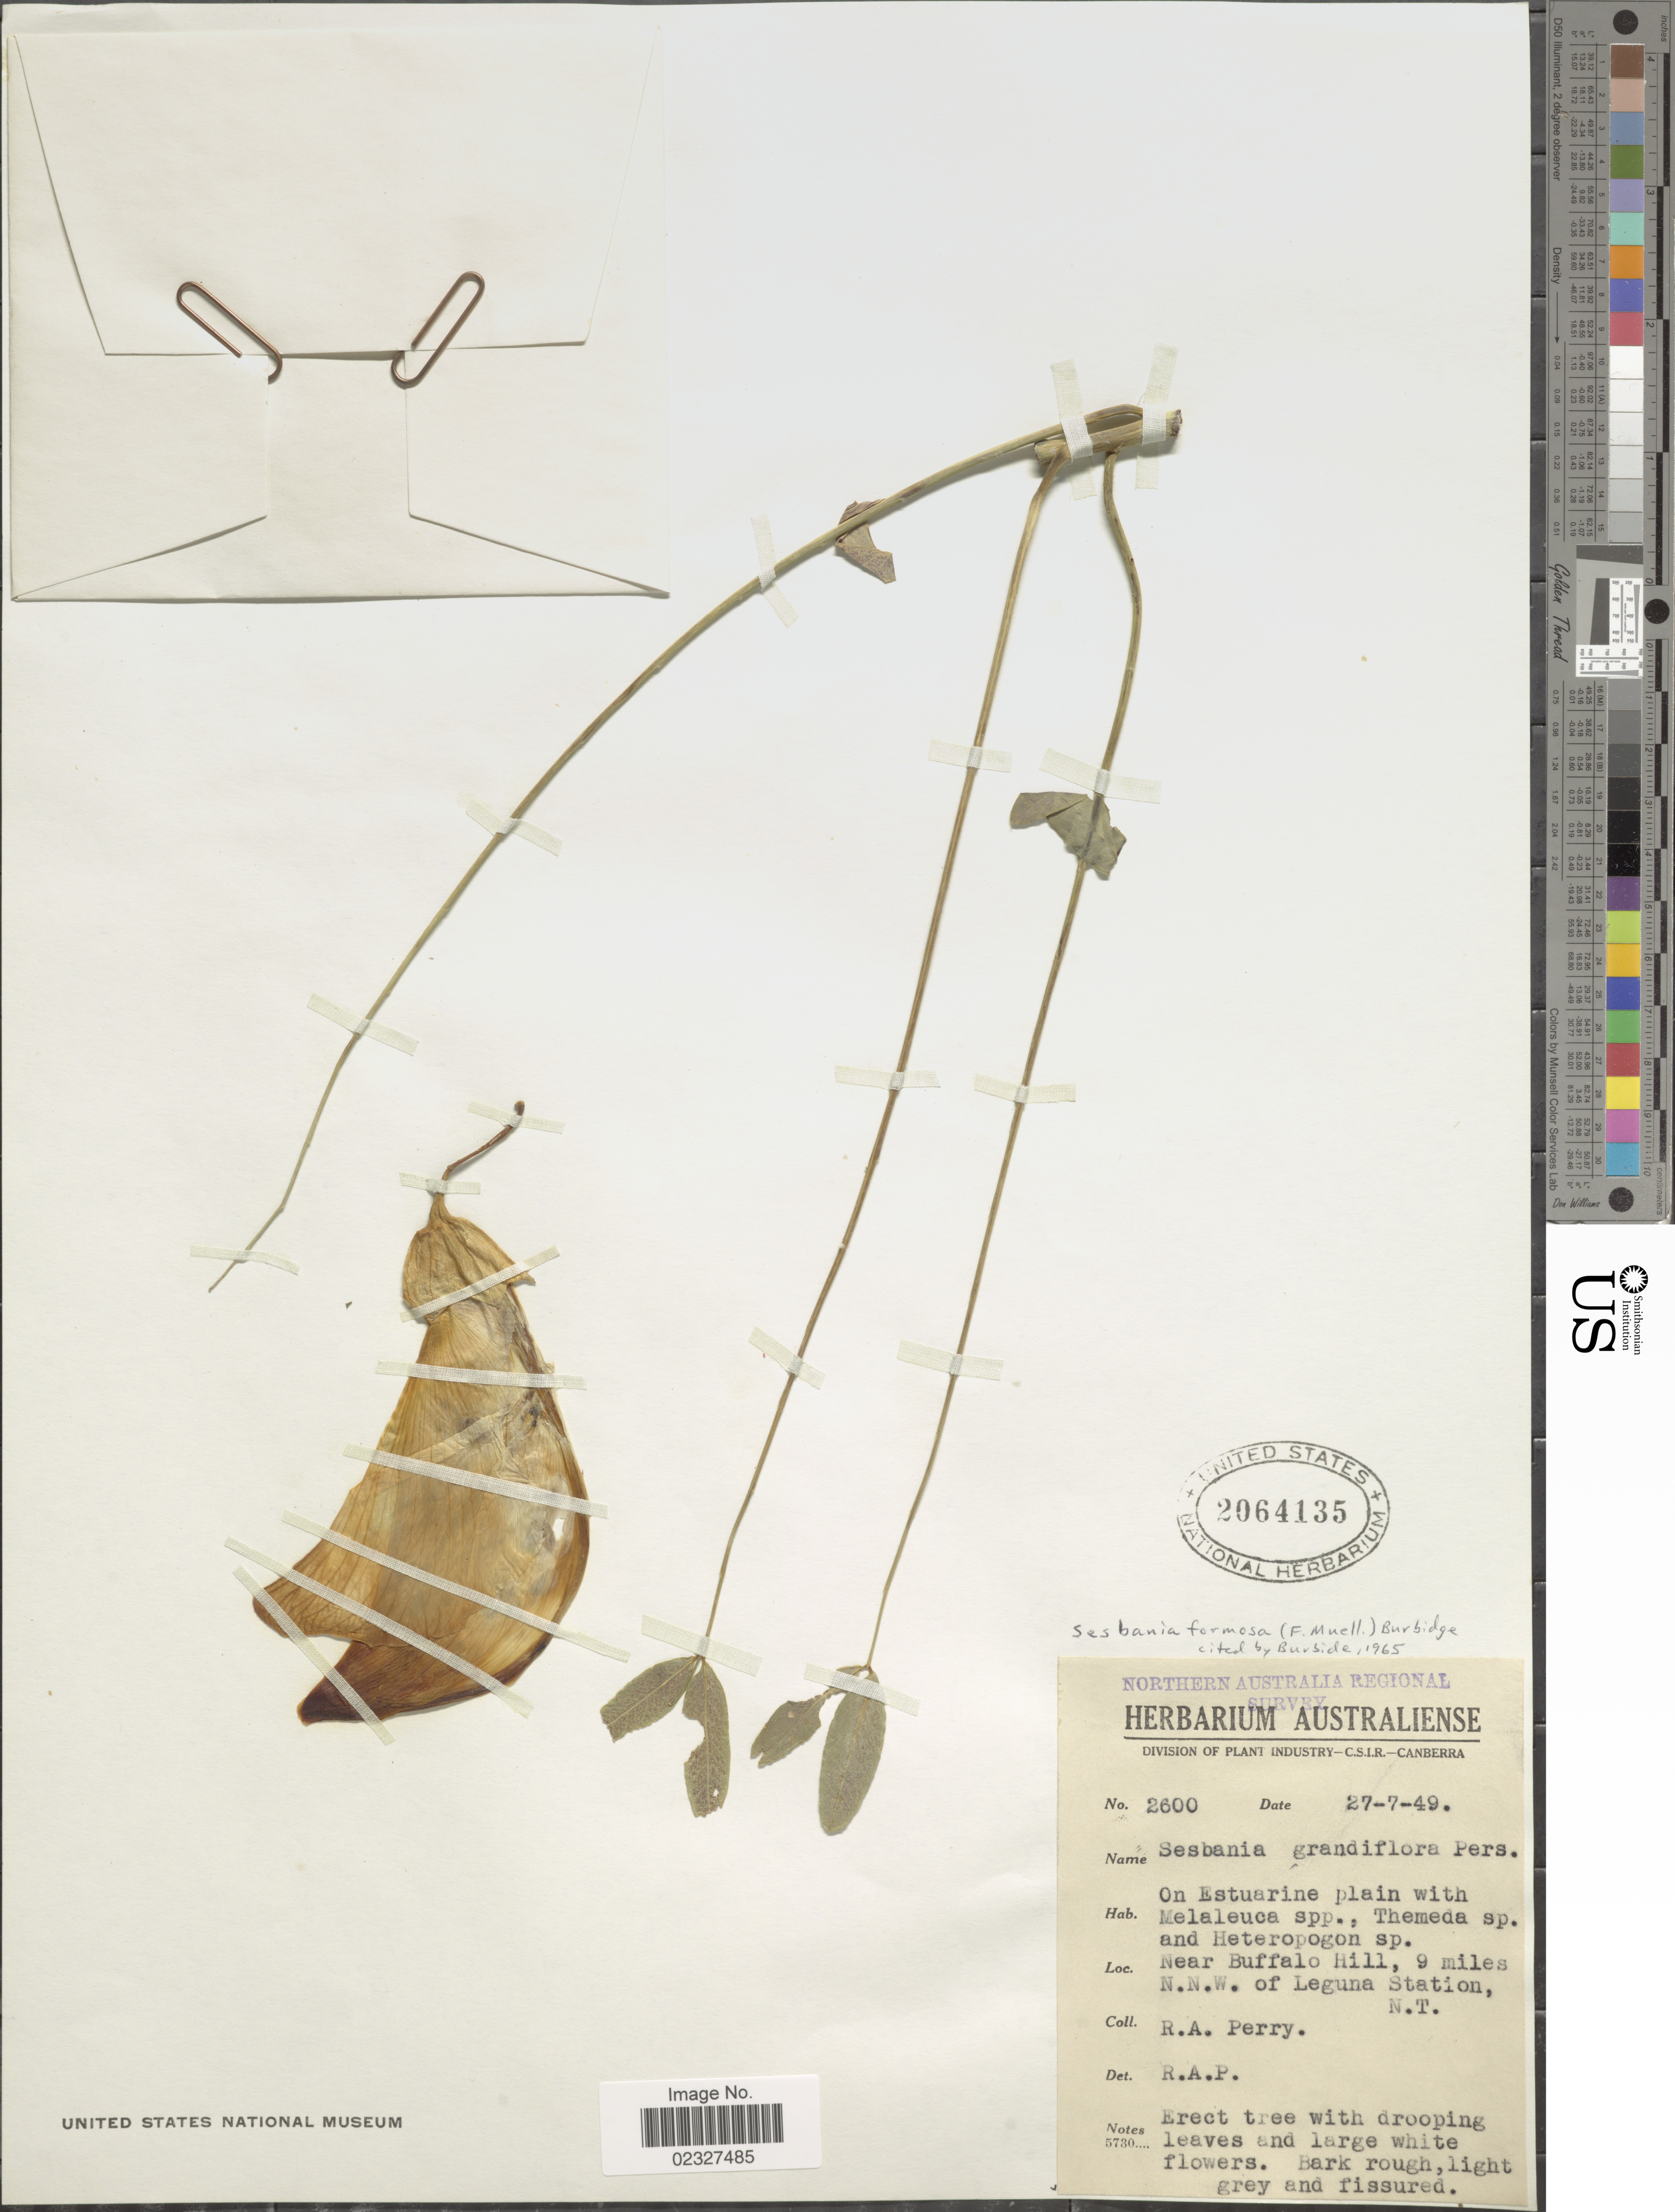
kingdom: Plantae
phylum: Tracheophyta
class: Magnoliopsida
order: Fabales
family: Fabaceae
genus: Sesbania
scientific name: Sesbania formosa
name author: (F. Muell.) N.T. Burb.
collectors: Perry, R. A.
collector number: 2600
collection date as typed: Transcribed d/m/y: 27/7/49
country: Australia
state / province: Northern Territory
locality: On Estuarine plain, near Buffalo Hill, 9 miles N.N.W. of Leguna Station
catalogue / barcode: US 2064135